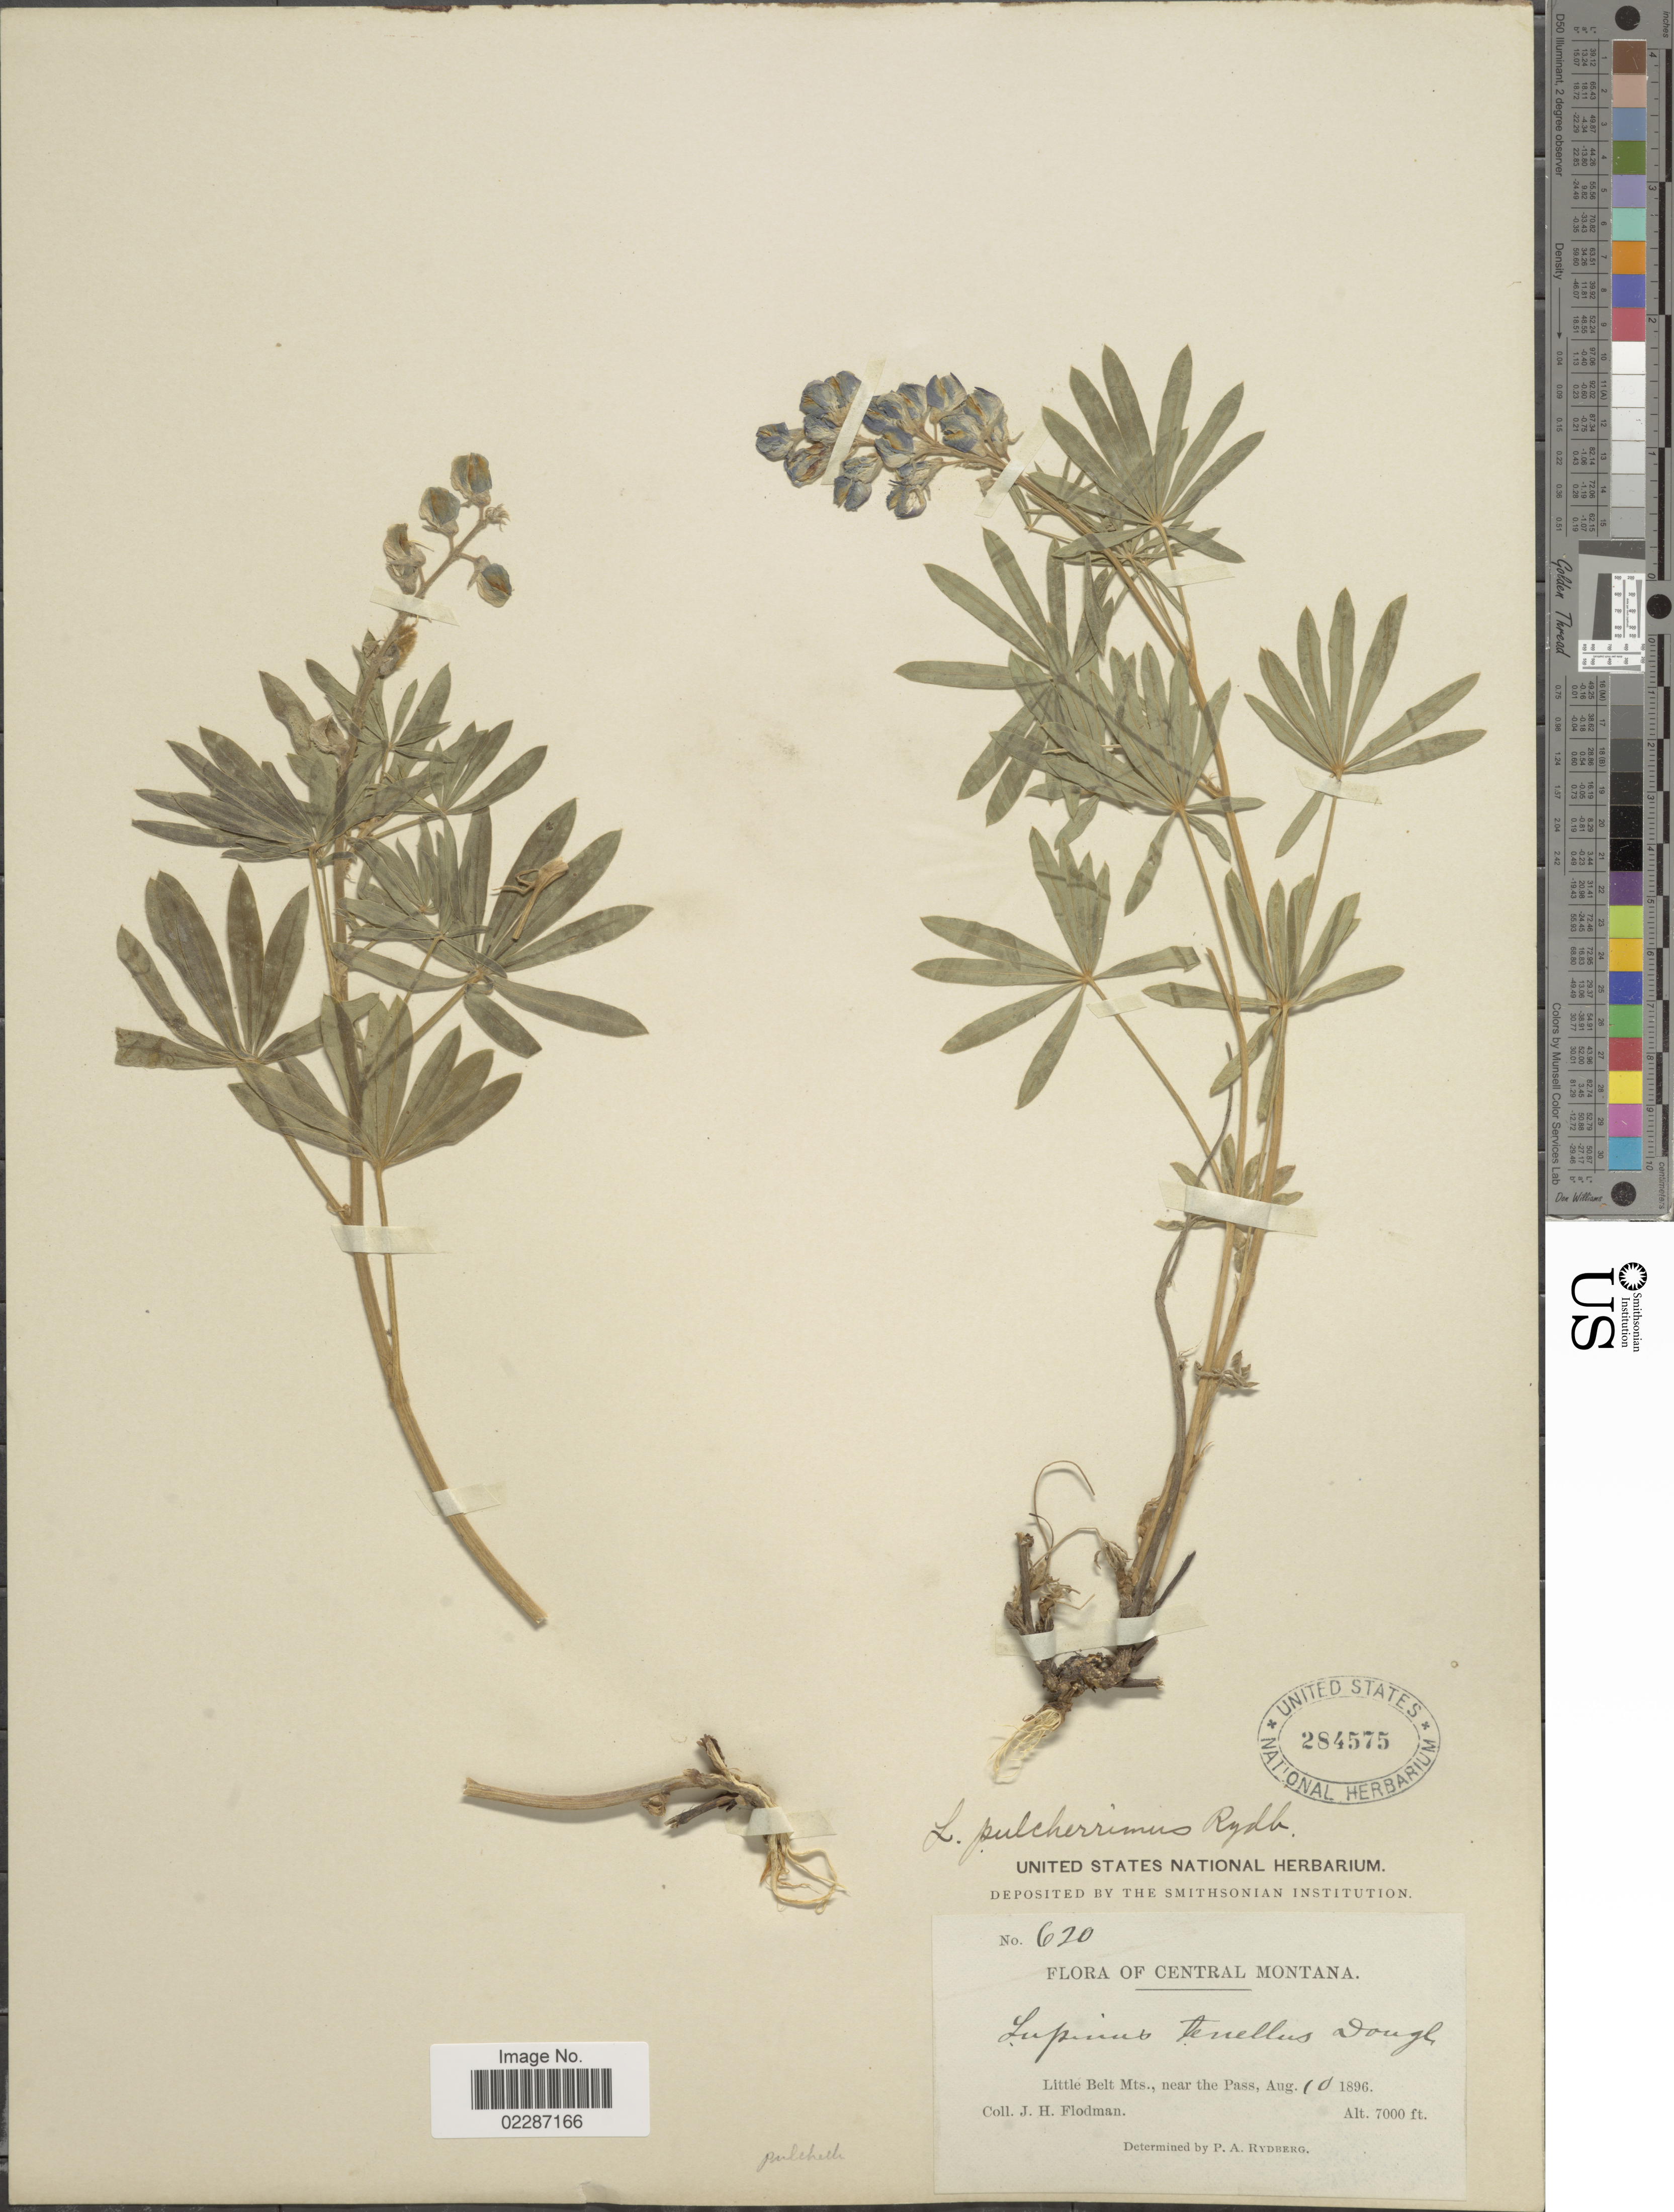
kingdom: Plantae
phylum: Tracheophyta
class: Magnoliopsida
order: Fabales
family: Fabaceae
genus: Lupinus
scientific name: Lupinus pulcherrimus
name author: Rydb.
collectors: J. Flodman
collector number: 620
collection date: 1896-08-10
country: United States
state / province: Montana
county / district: Meagher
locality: Central Montana, Little Belt Mts., near the Pass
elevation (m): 2134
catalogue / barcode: US 284575